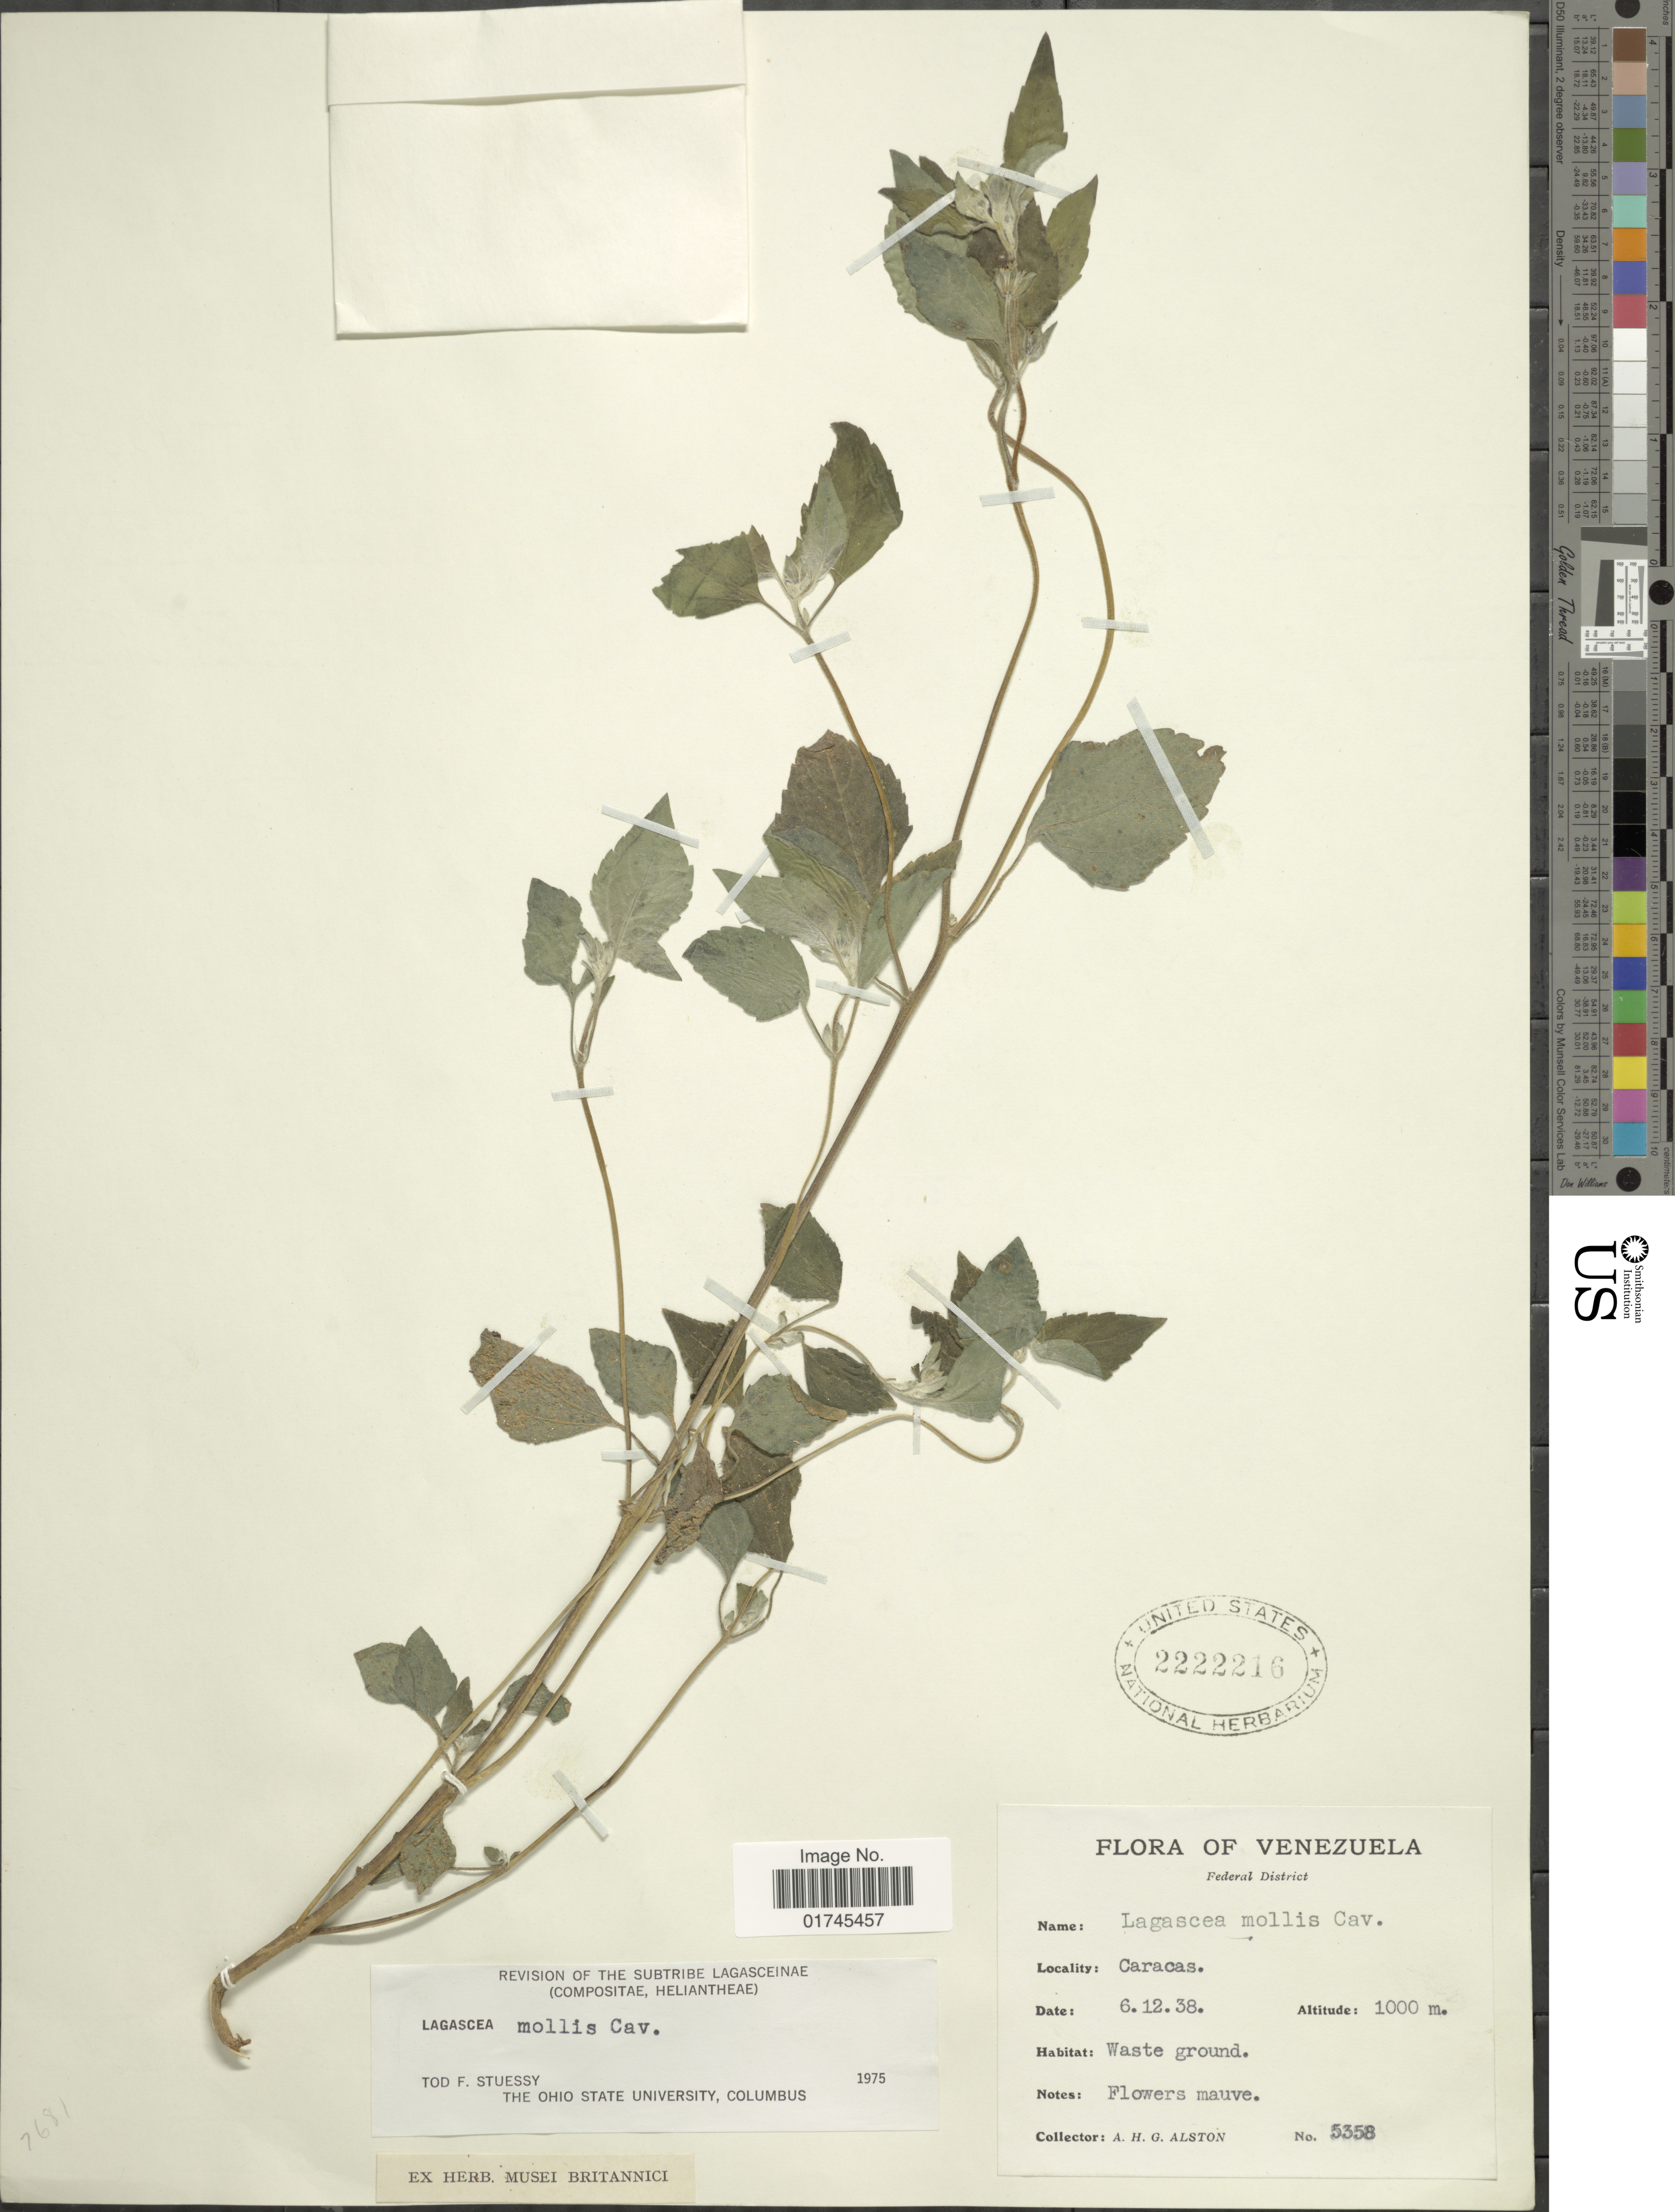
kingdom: Plantae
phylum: Tracheophyta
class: Magnoliopsida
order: Asterales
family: Asteraceae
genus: Lagascea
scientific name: Lagascea mollis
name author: Cav.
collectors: A. H. Alston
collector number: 5358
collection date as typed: Transcribed d/m/y: 6/12/38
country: Venezuela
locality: Federal District, Caracas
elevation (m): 1000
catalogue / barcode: US 2222216